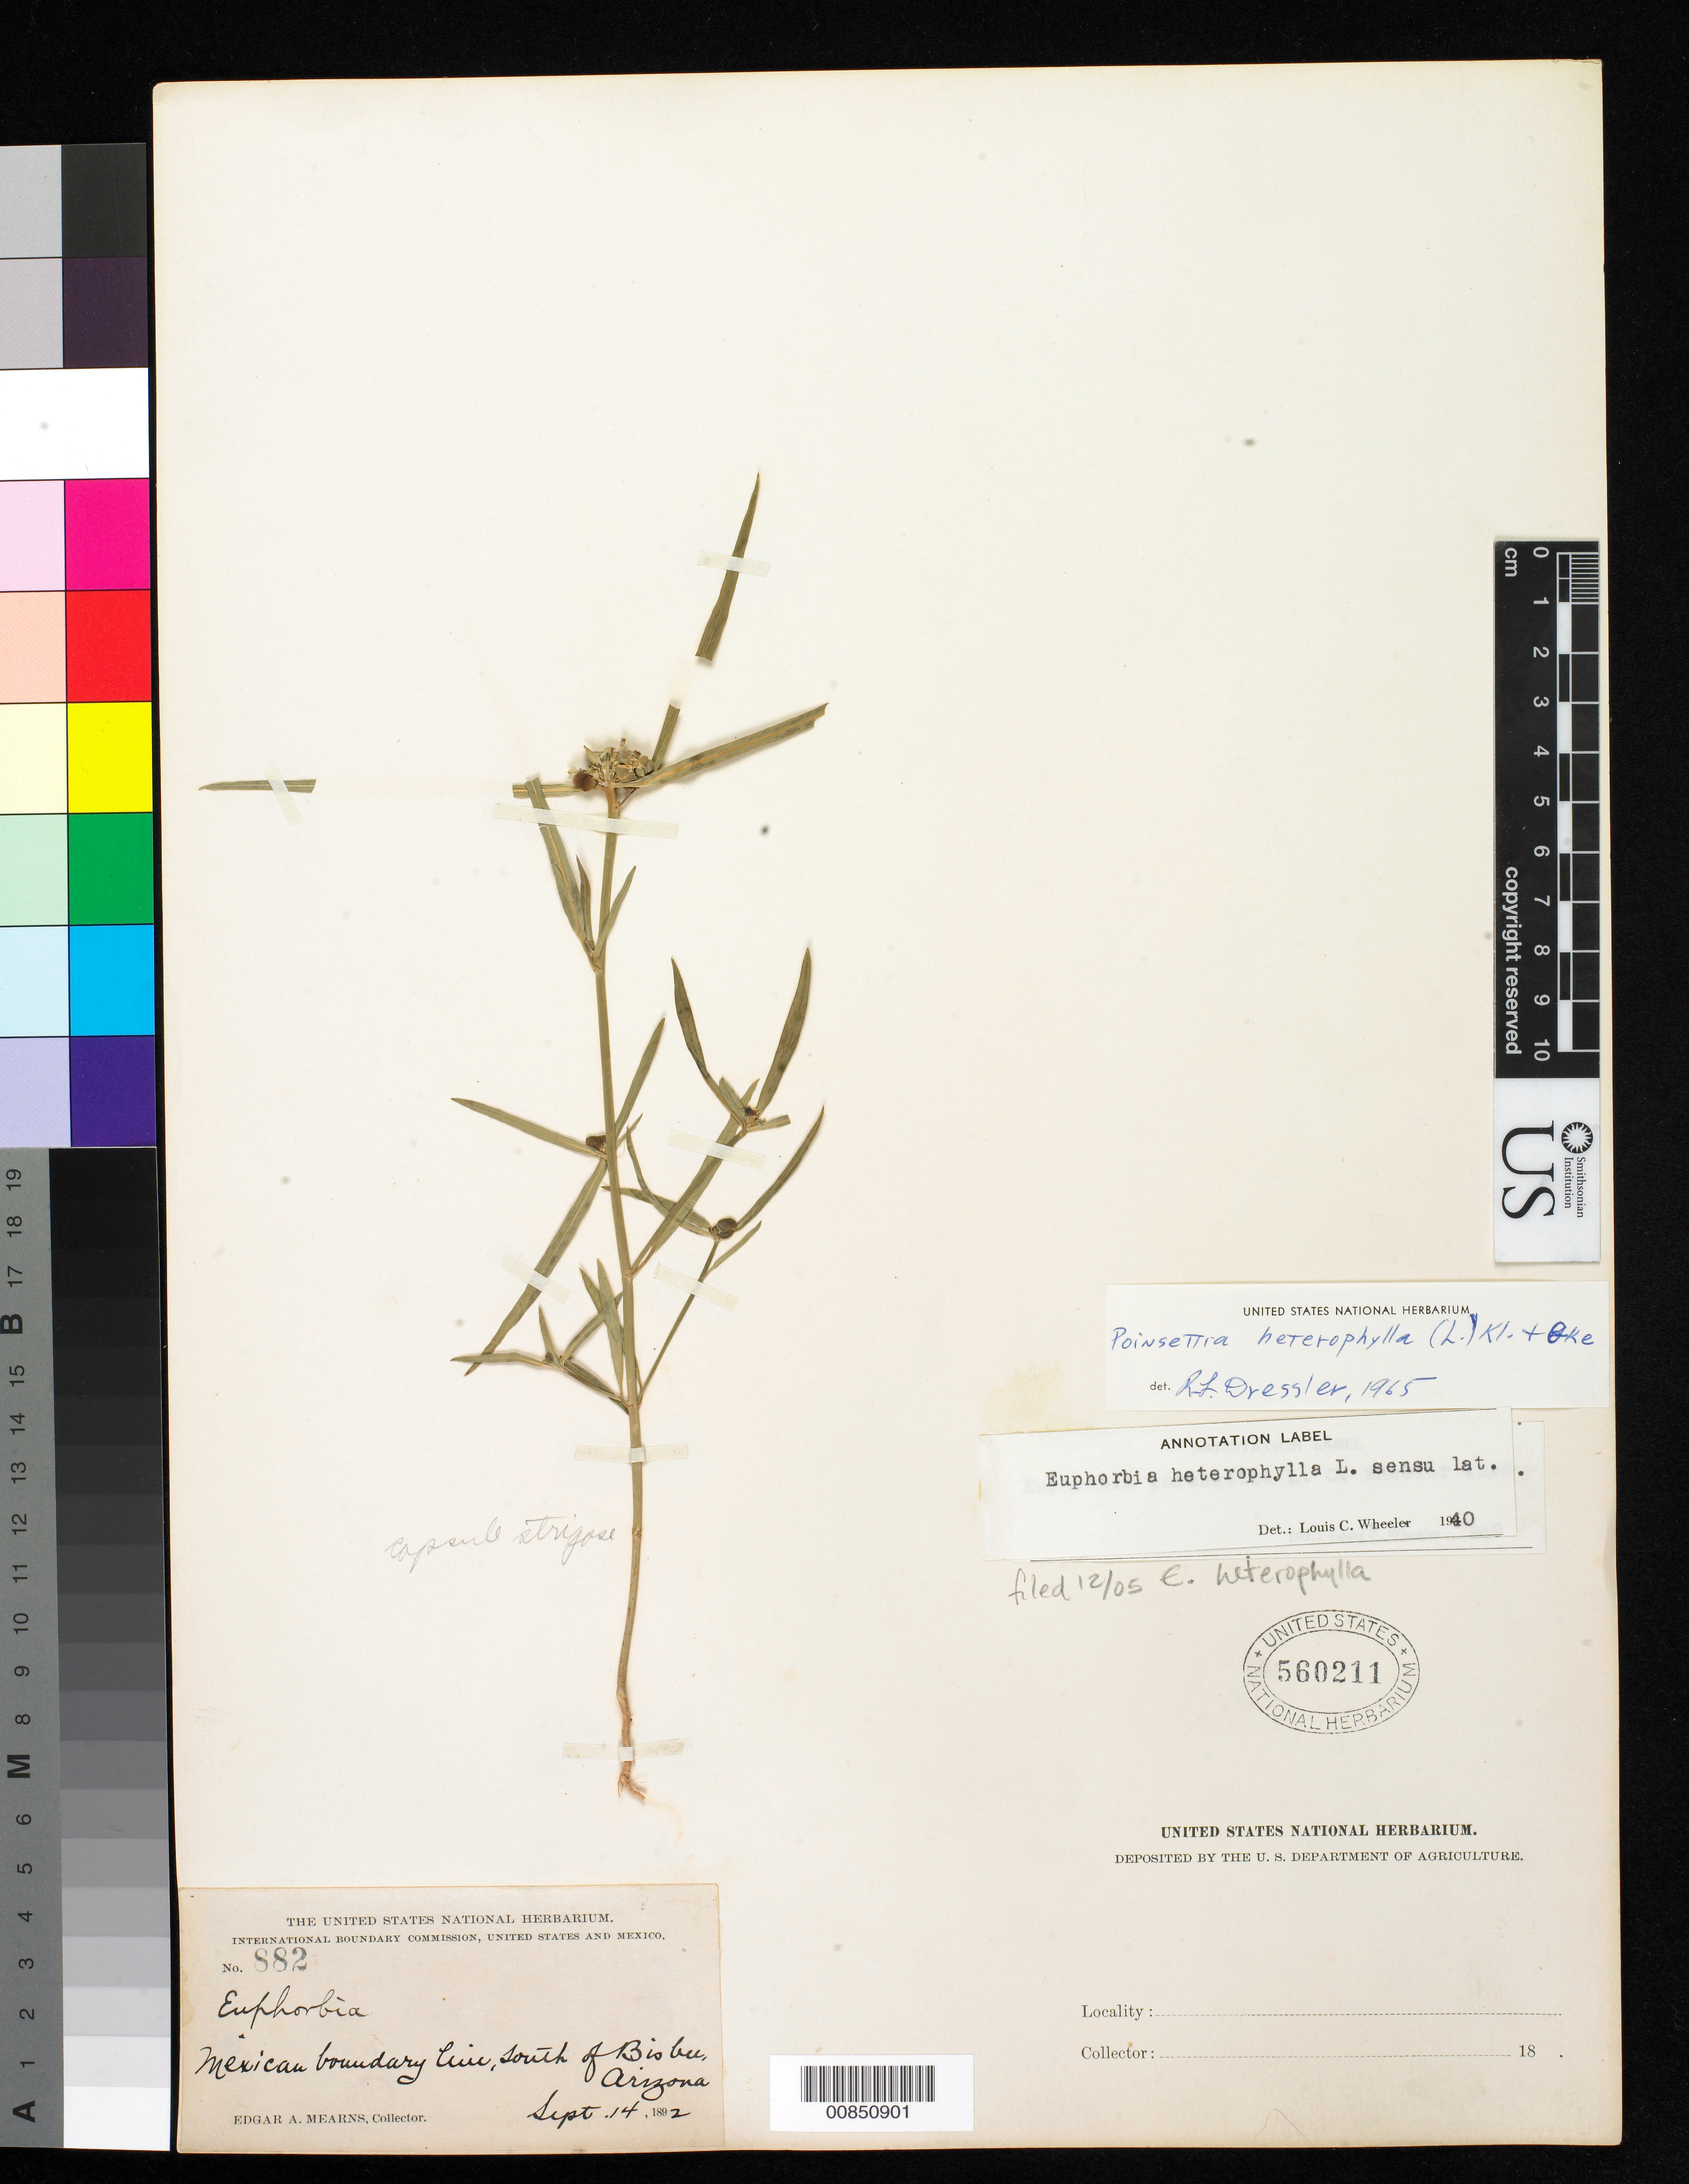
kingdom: Plantae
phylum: Tracheophyta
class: Magnoliopsida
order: Malpighiales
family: Euphorbiaceae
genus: Euphorbia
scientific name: Euphorbia heterophylla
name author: L.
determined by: Wheeler, J. L.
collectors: E. A. Mearns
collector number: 882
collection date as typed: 14 Sep 1892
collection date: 1892-09-14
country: United States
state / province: Arizona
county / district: Cochise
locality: Mexican Boundary Line, S of Bisbee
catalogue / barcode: US 560211